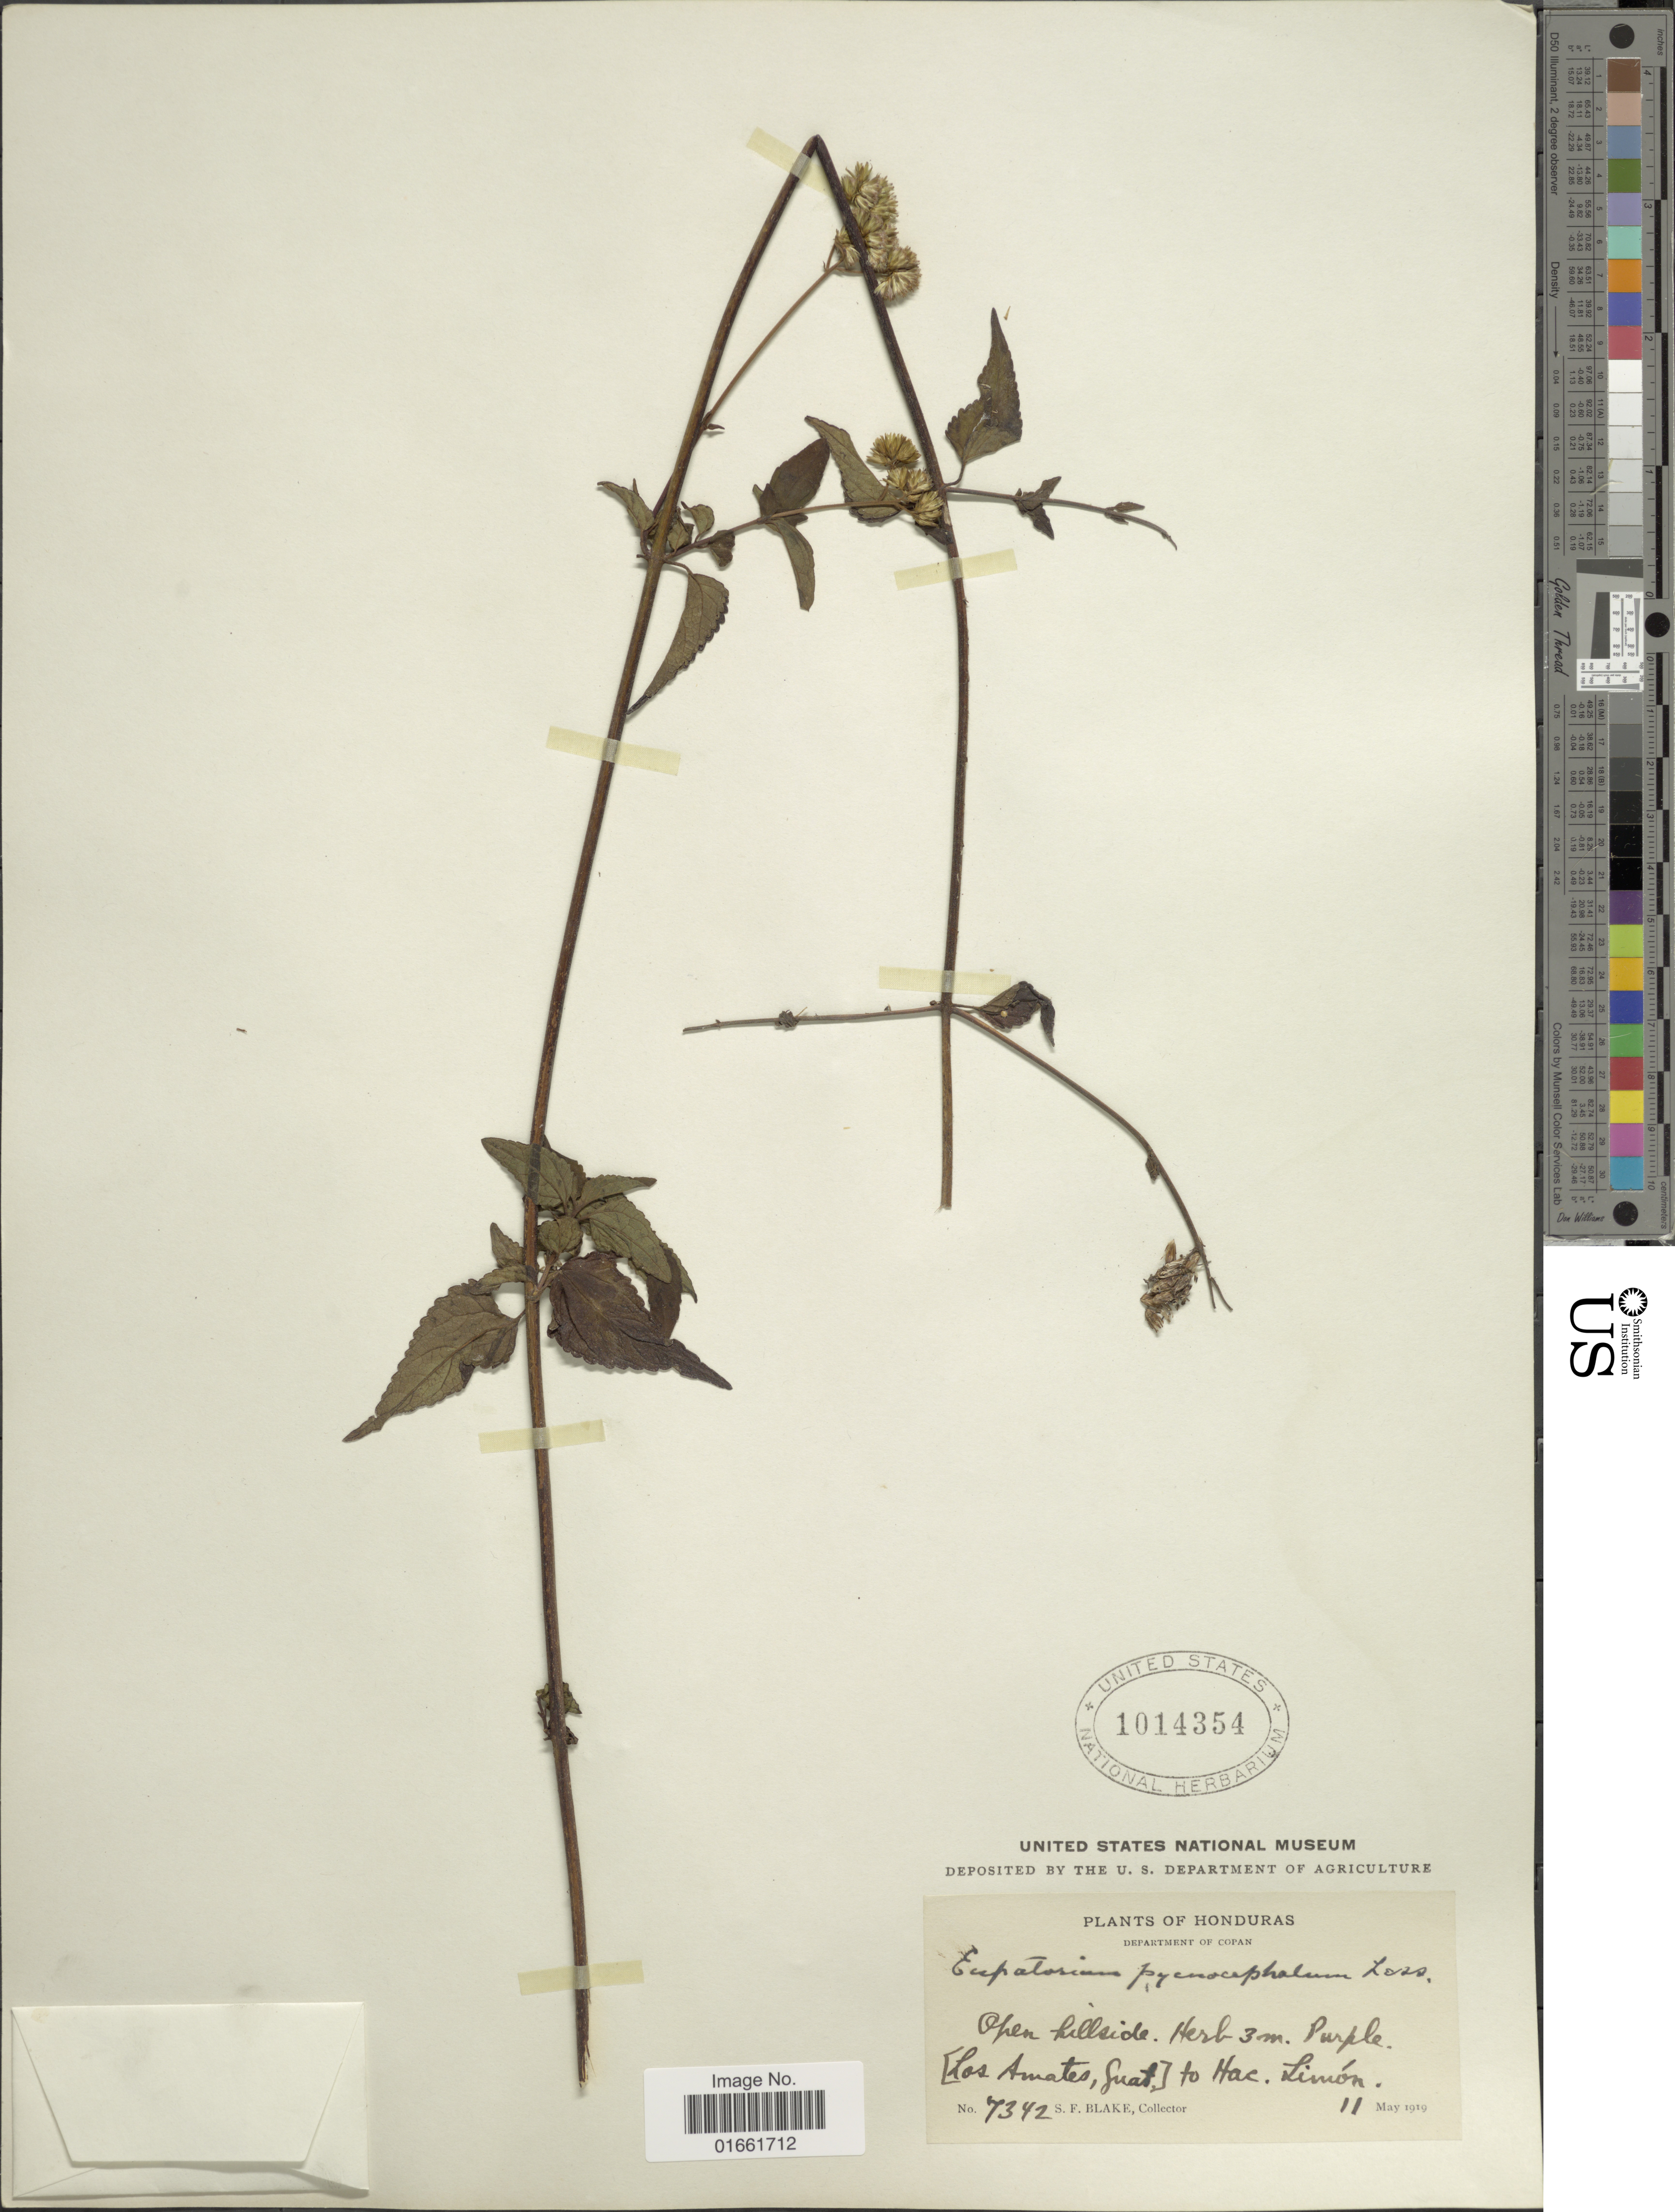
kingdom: Plantae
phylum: Tracheophyta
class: Magnoliopsida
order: Asterales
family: Asteraceae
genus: Fleischmannia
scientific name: Fleischmannia pratensis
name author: (Klatt) R.M. King & H. Rob.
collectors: S. Blake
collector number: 7342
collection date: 1919-05-11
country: Honduras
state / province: Copán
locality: [ Los Amates, Guat ], to Hac. Limon.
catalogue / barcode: US 1014354